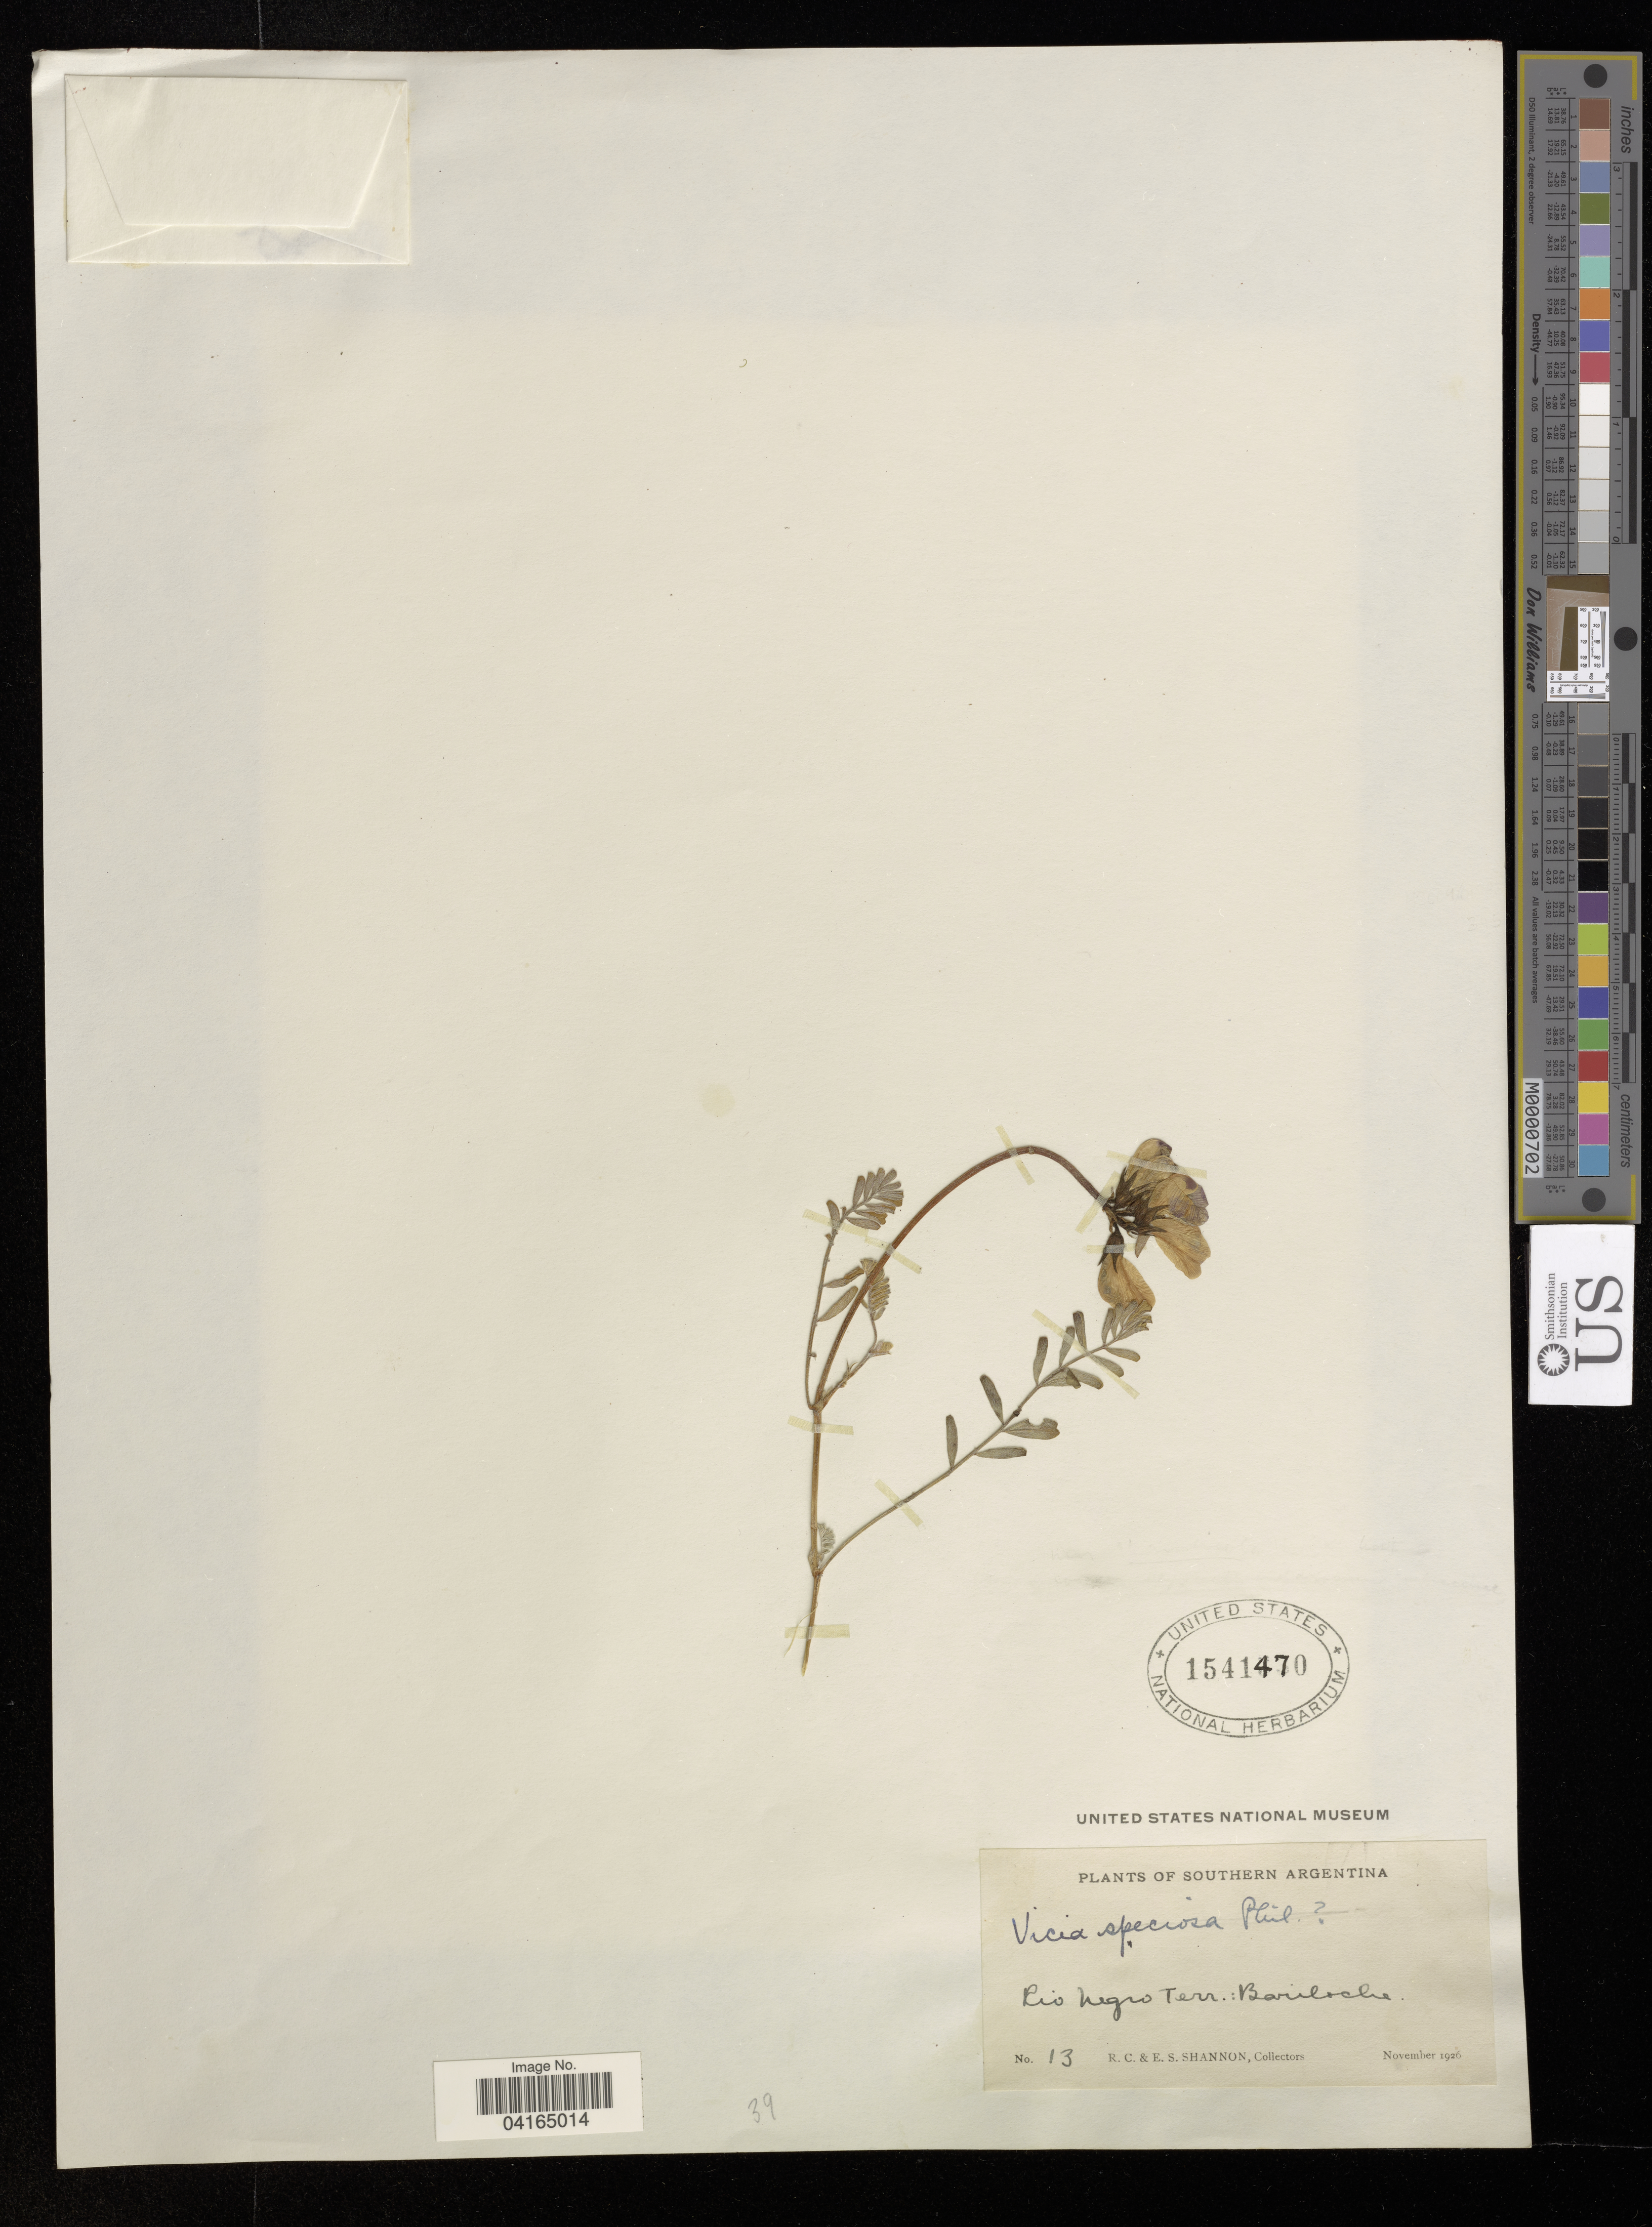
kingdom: Plantae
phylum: Tracheophyta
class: Magnoliopsida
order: Fabales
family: Fabaceae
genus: Vicia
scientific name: Vicia speciosa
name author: Phil.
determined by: Hechenleitner, Paulina, RBG Edinburgh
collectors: R. Shannon & E. Shannon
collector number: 13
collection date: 1926-11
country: Argentina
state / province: Rio Negro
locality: Rio Negro Terr.: Bariloche.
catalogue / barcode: US 1541470